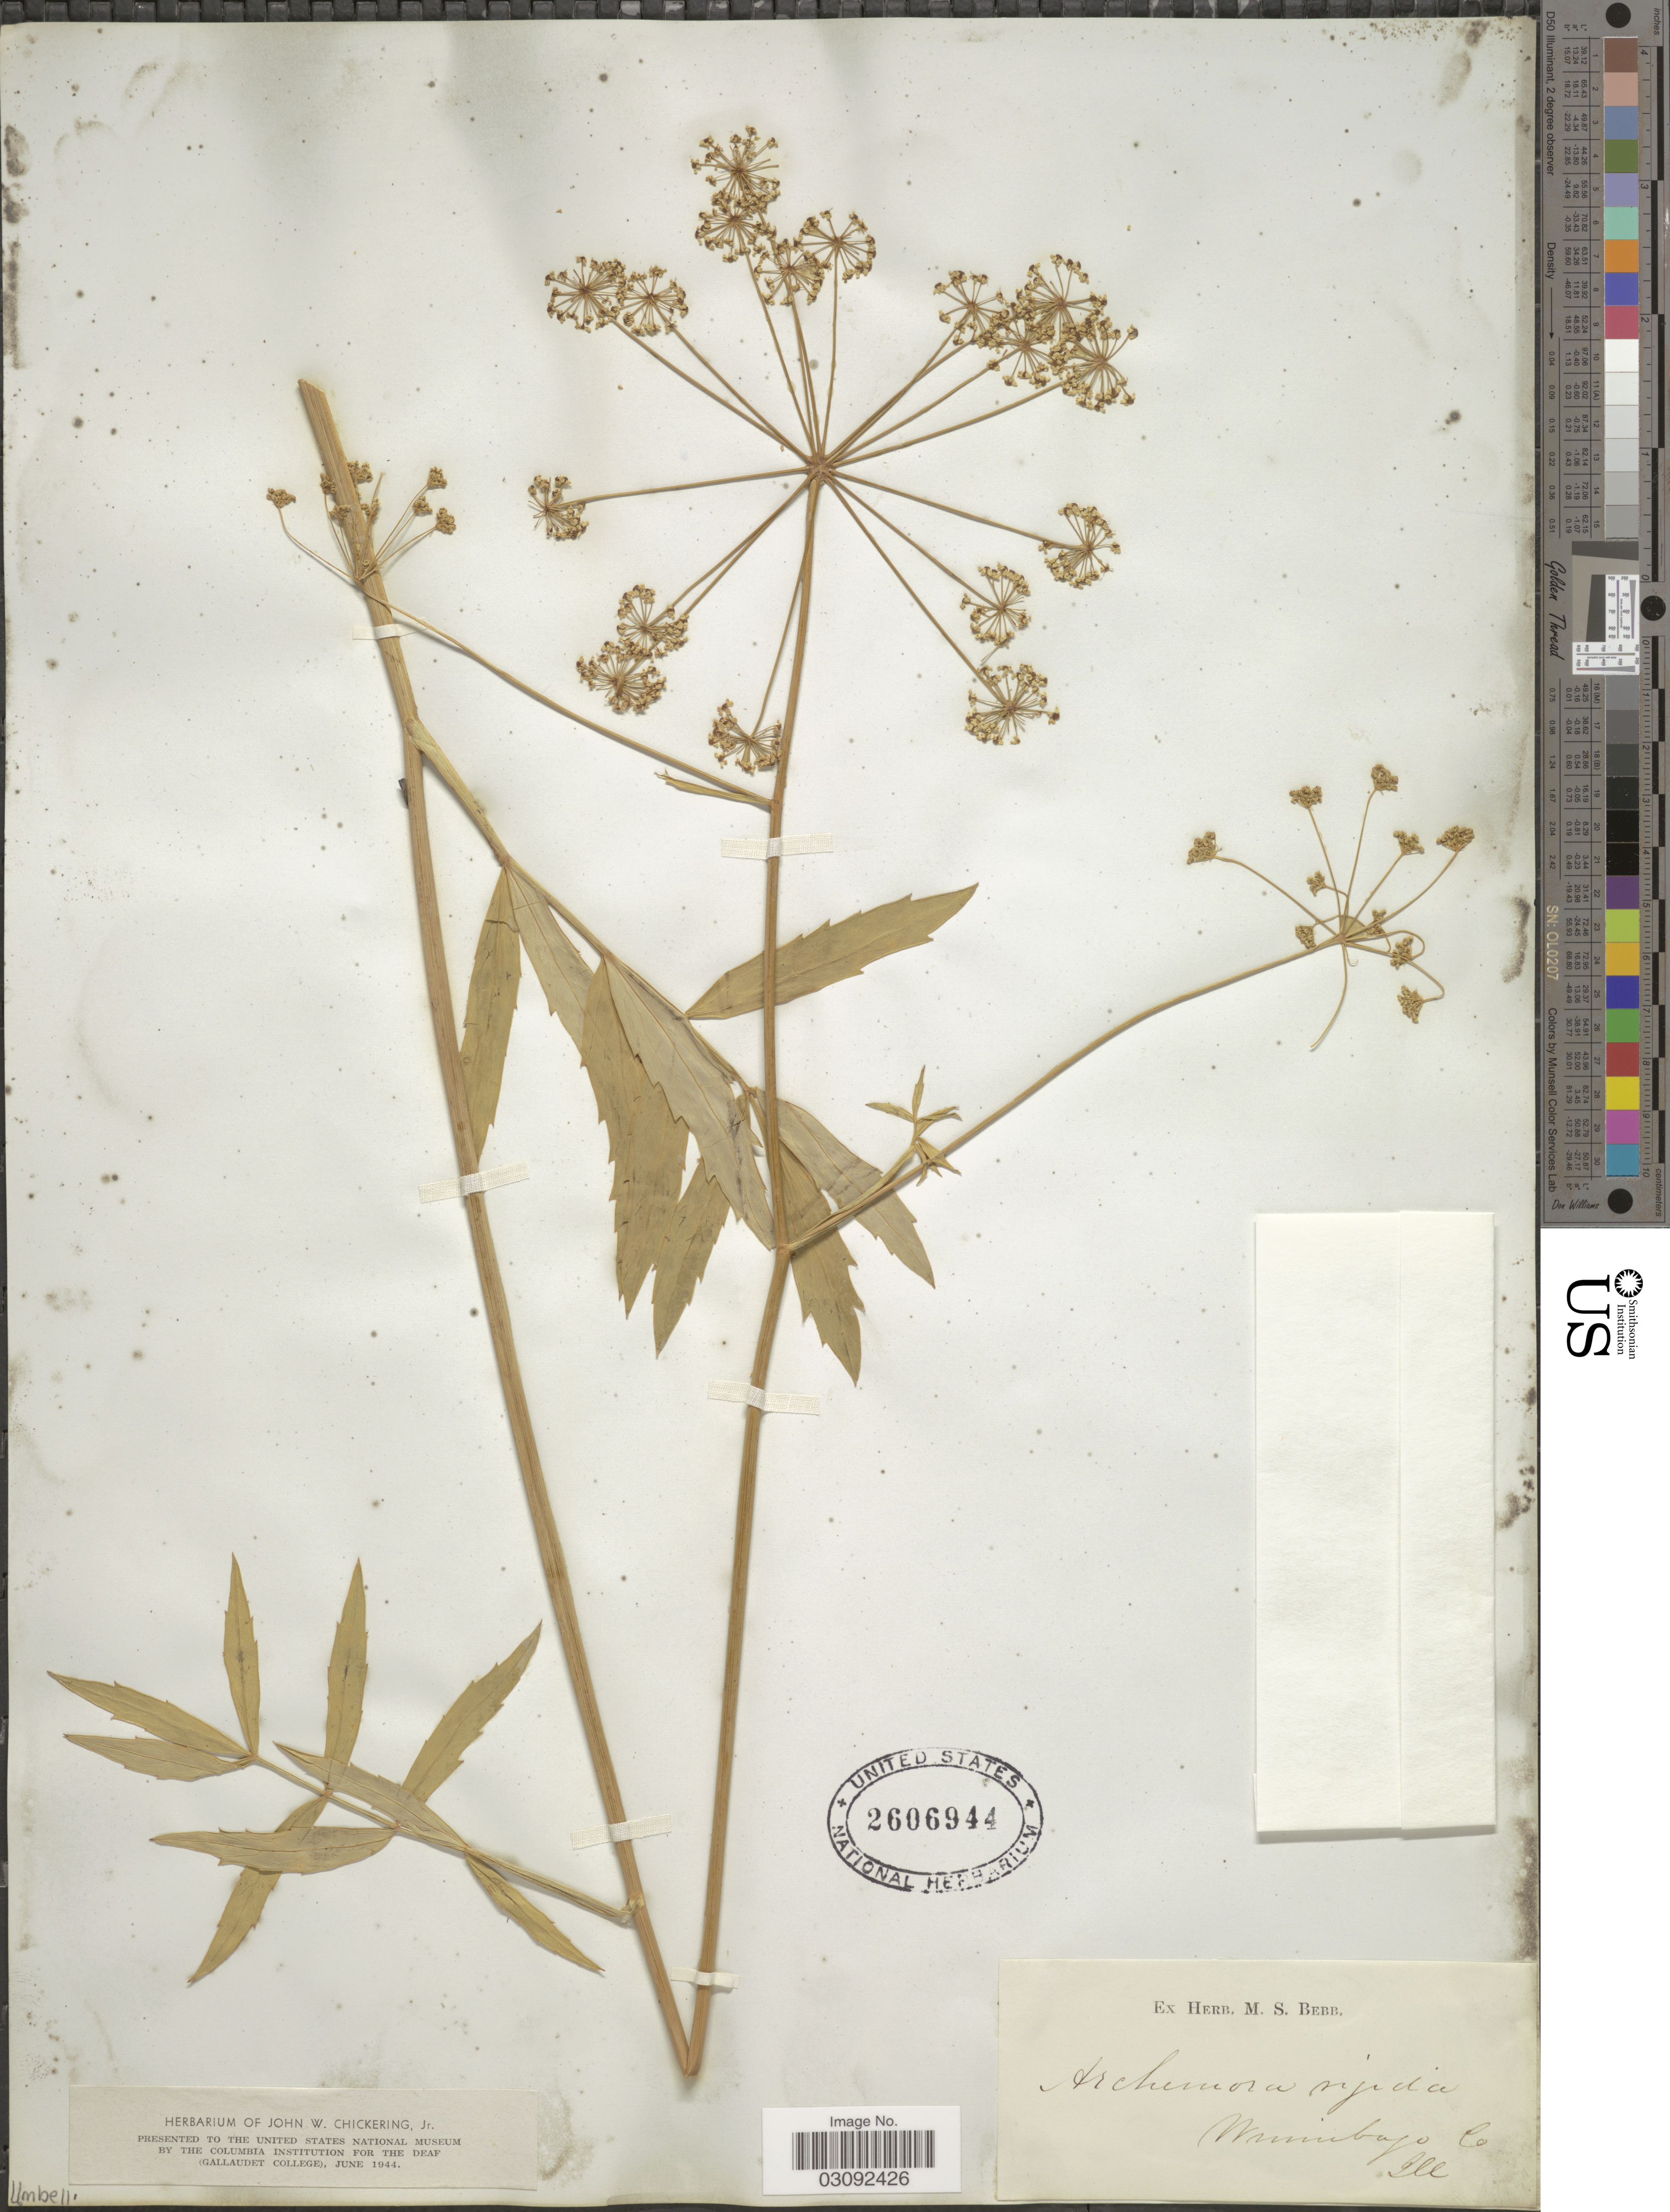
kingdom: Plantae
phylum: Tracheophyta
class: Magnoliopsida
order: Apiales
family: Apiaceae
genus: Oxypolis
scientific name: Oxypolis rigidior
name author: (L.) Raf.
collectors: ex Herb. M. S. Bebb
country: United States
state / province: Illinois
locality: Winnebago Co.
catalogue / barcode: US 2606944